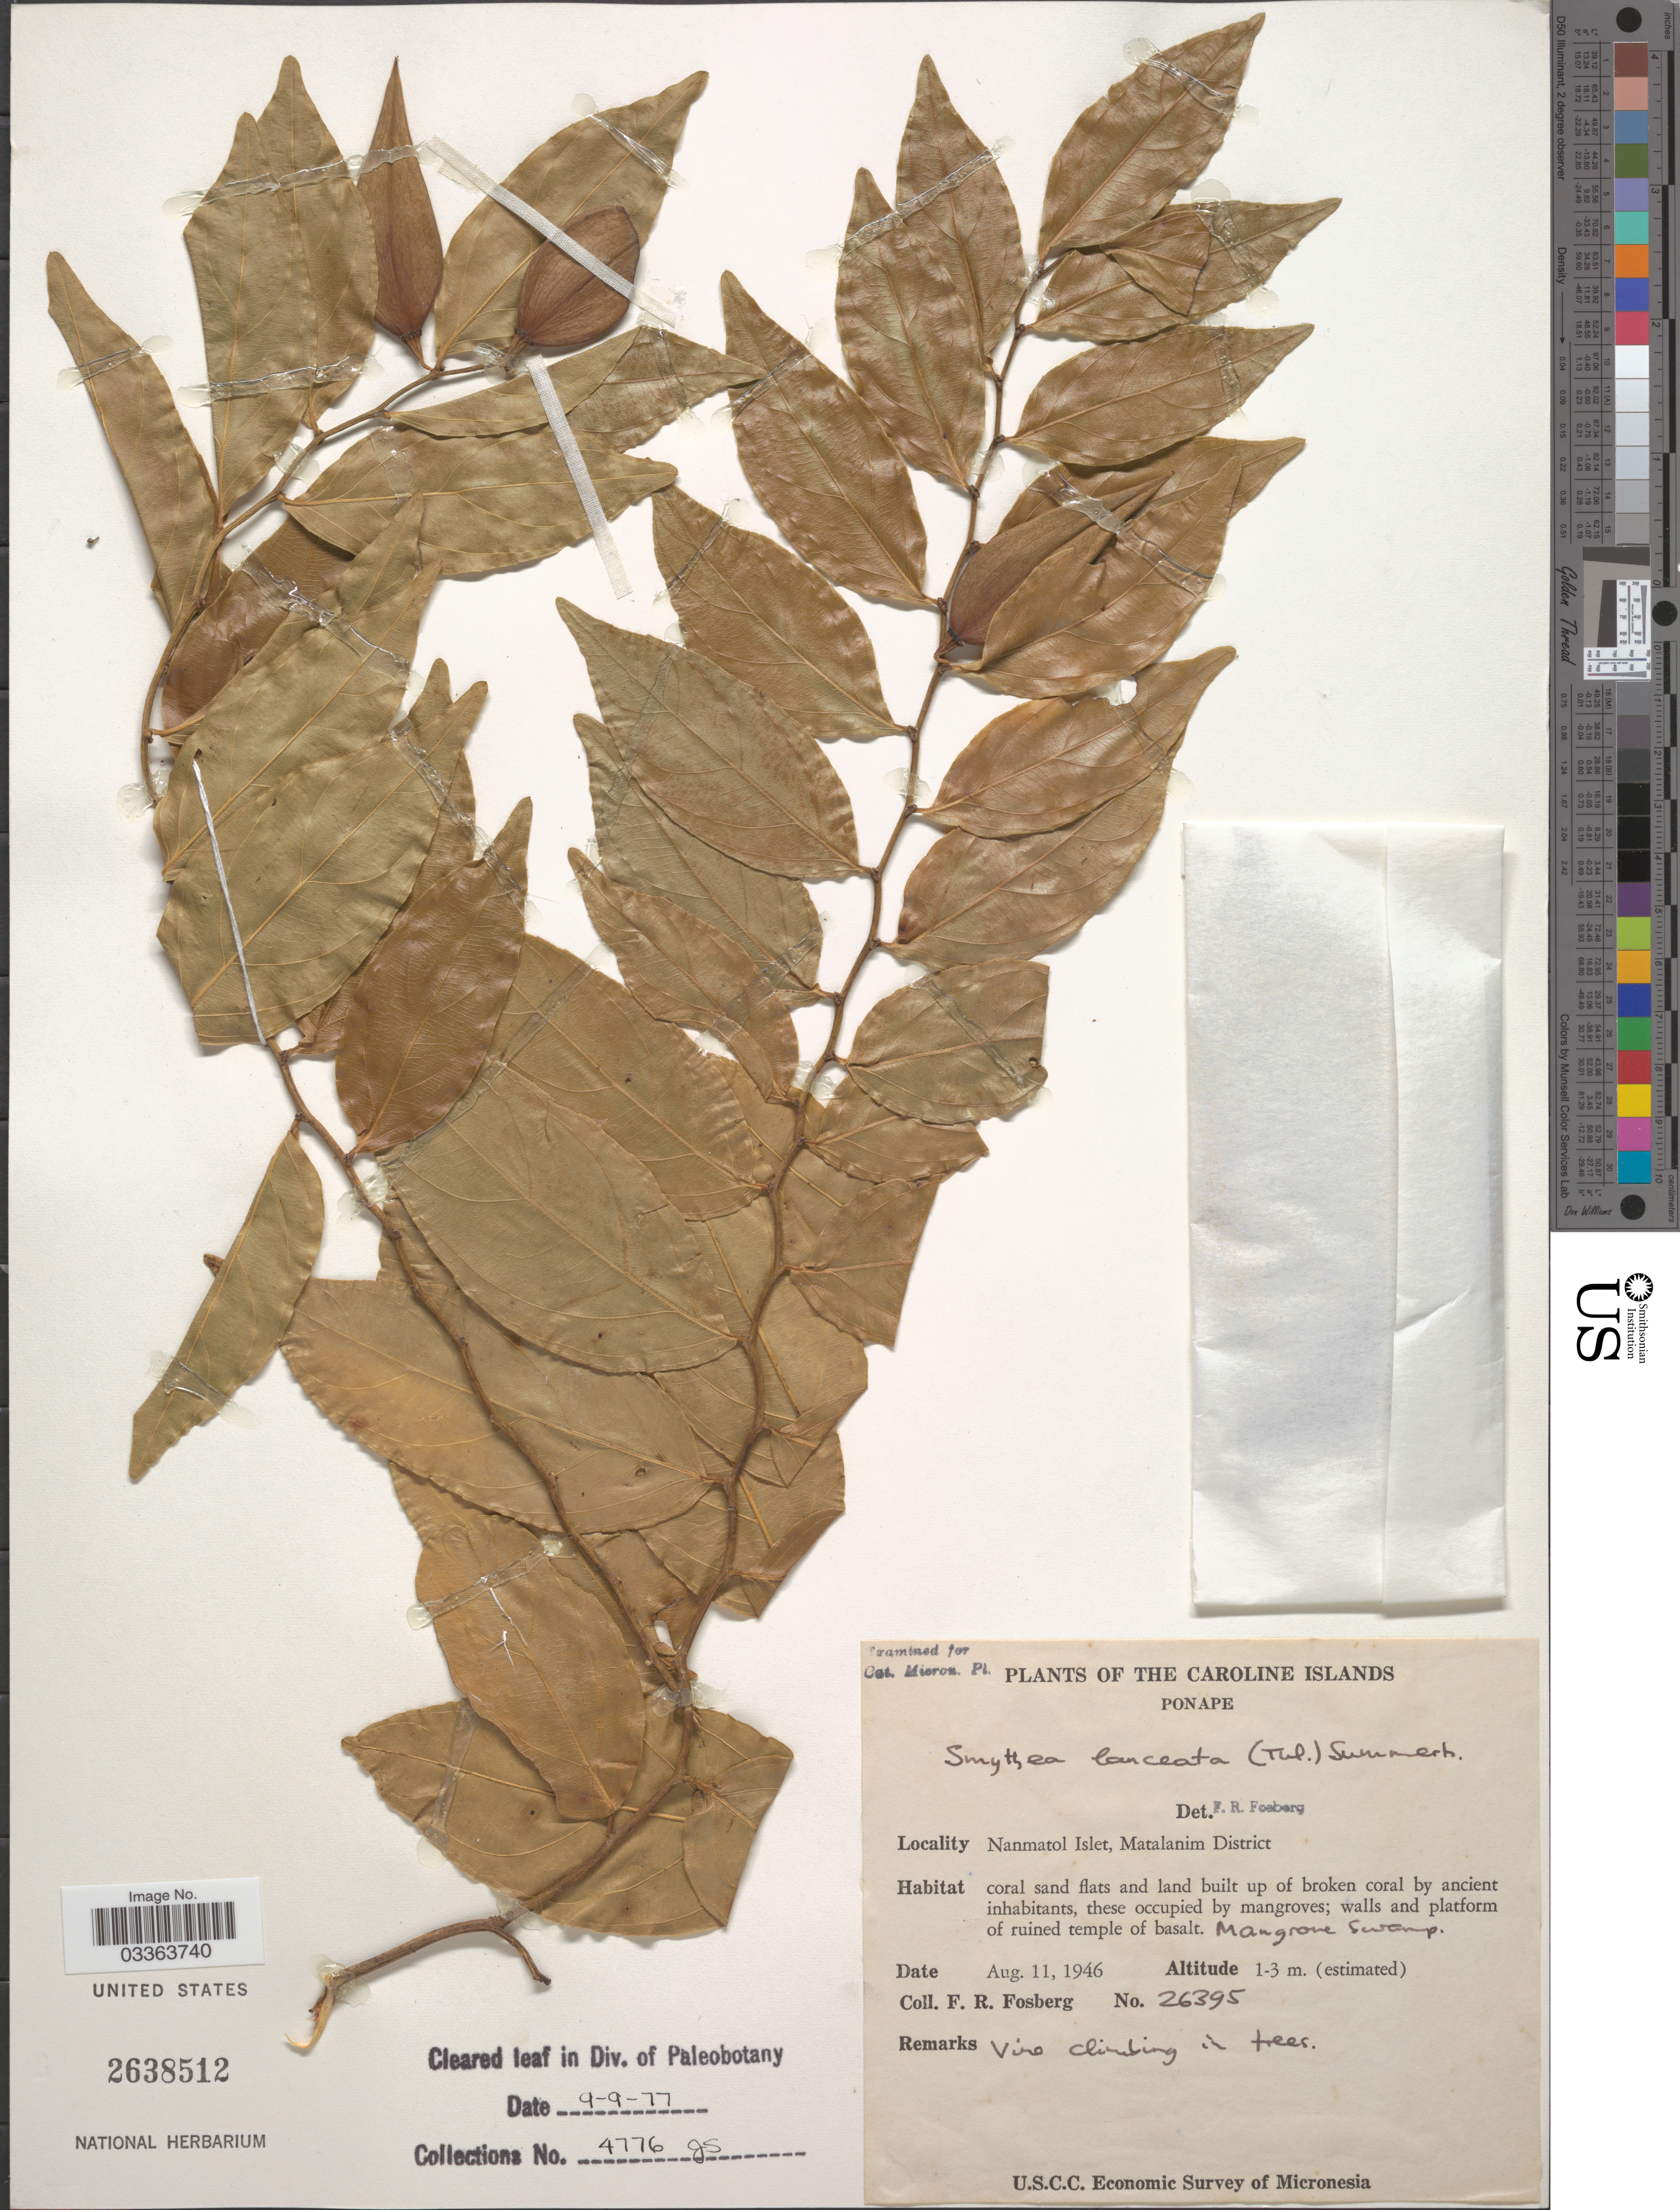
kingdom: Plantae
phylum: Tracheophyta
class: Magnoliopsida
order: Rosales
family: Rhamnaceae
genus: Smythea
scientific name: Smythea lanceata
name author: Summerh.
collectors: F. R. Fosberg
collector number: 26395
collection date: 1946-08-11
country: Micronesia, Federated States of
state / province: Pohnpei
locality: The Caroline Islands. Ponape. Nanmatol Islet, Matalanim District.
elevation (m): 1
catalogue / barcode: US 2638512